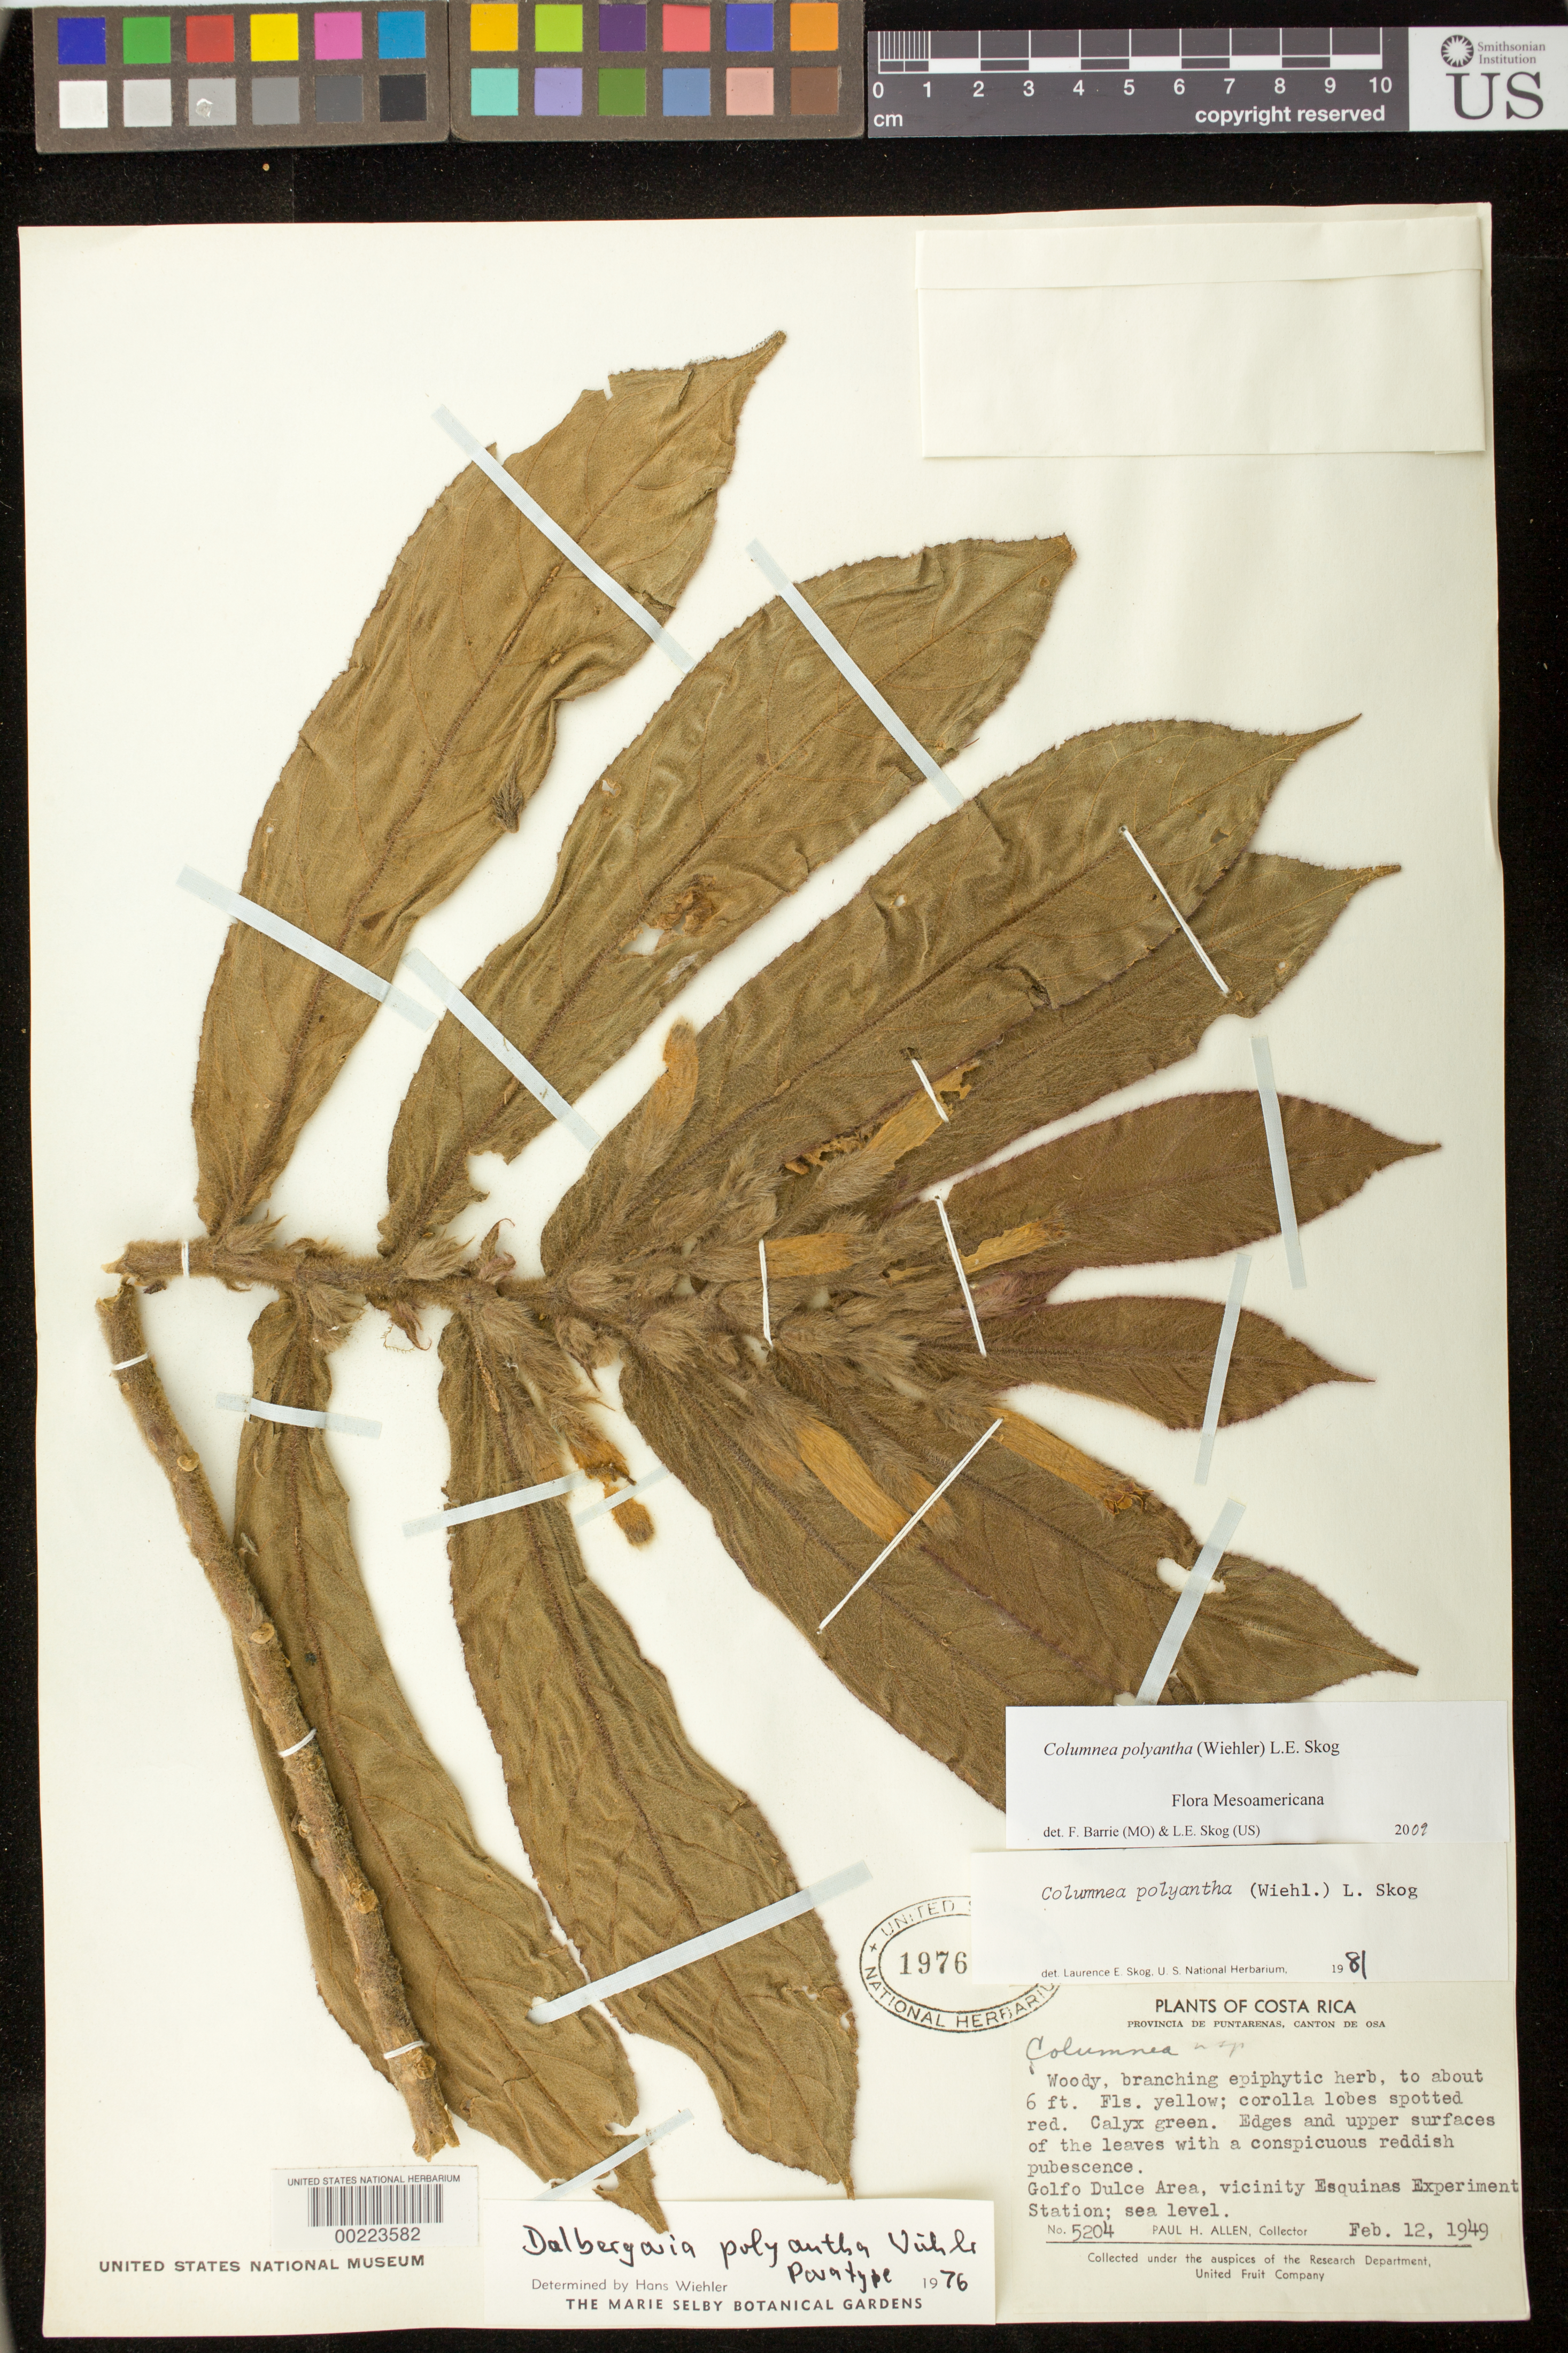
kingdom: Plantae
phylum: Tracheophyta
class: Magnoliopsida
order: Lamiales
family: Gesneriaceae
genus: Columnea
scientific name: Columnea polyantha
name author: (Wiehler) L.E. Skog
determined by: Skog, Laurence E.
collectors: P. H. Allen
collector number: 5204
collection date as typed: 12 Feb 1949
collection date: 1949-02-12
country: Costa Rica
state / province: Puntarenas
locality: Canton de Osa, Golfo Dulce area, vicinity Esquinas Experiment Station, sea level [F sheet: "Esquinas Forest"?]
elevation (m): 0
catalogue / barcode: US 1976926